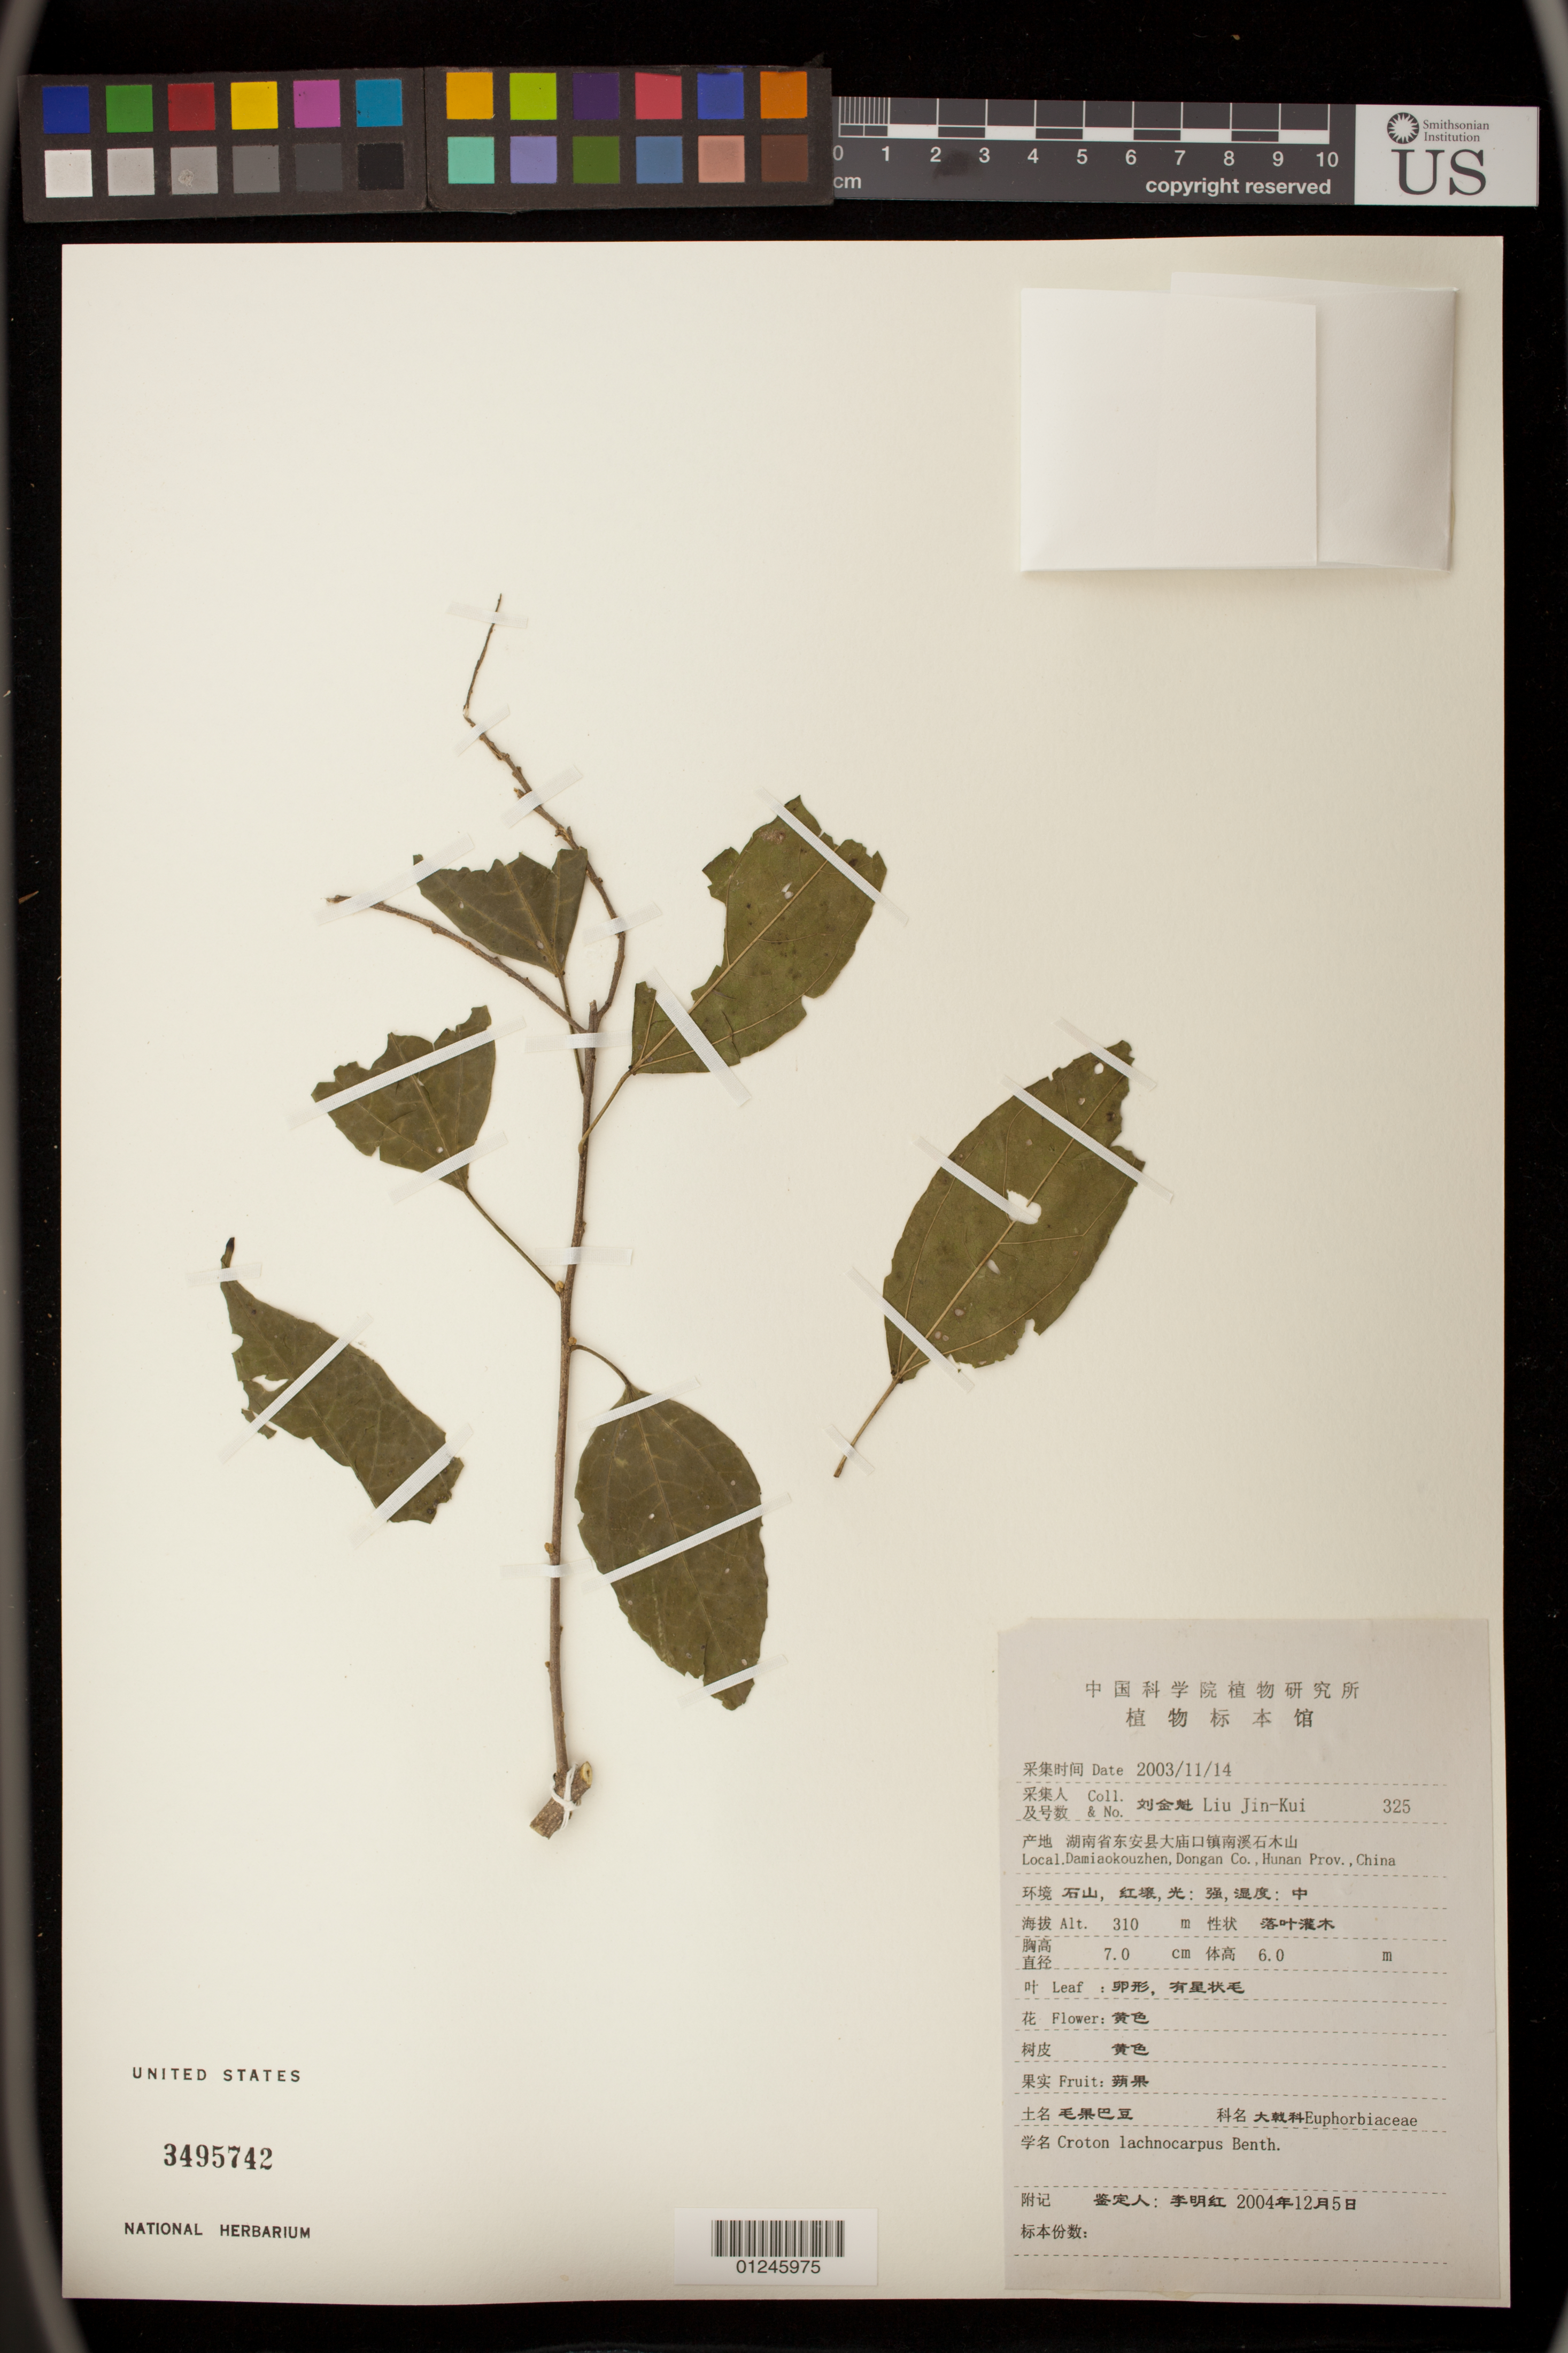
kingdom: Plantae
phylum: Tracheophyta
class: Magnoliopsida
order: Malpighiales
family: Euphorbiaceae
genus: Croton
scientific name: Croton lachnocarpus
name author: Benth.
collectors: J. K. Liu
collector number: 325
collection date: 2003-11-14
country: China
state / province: Hunan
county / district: Dongan Co.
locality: Damiaokouzhen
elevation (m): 310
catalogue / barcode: US 3495742